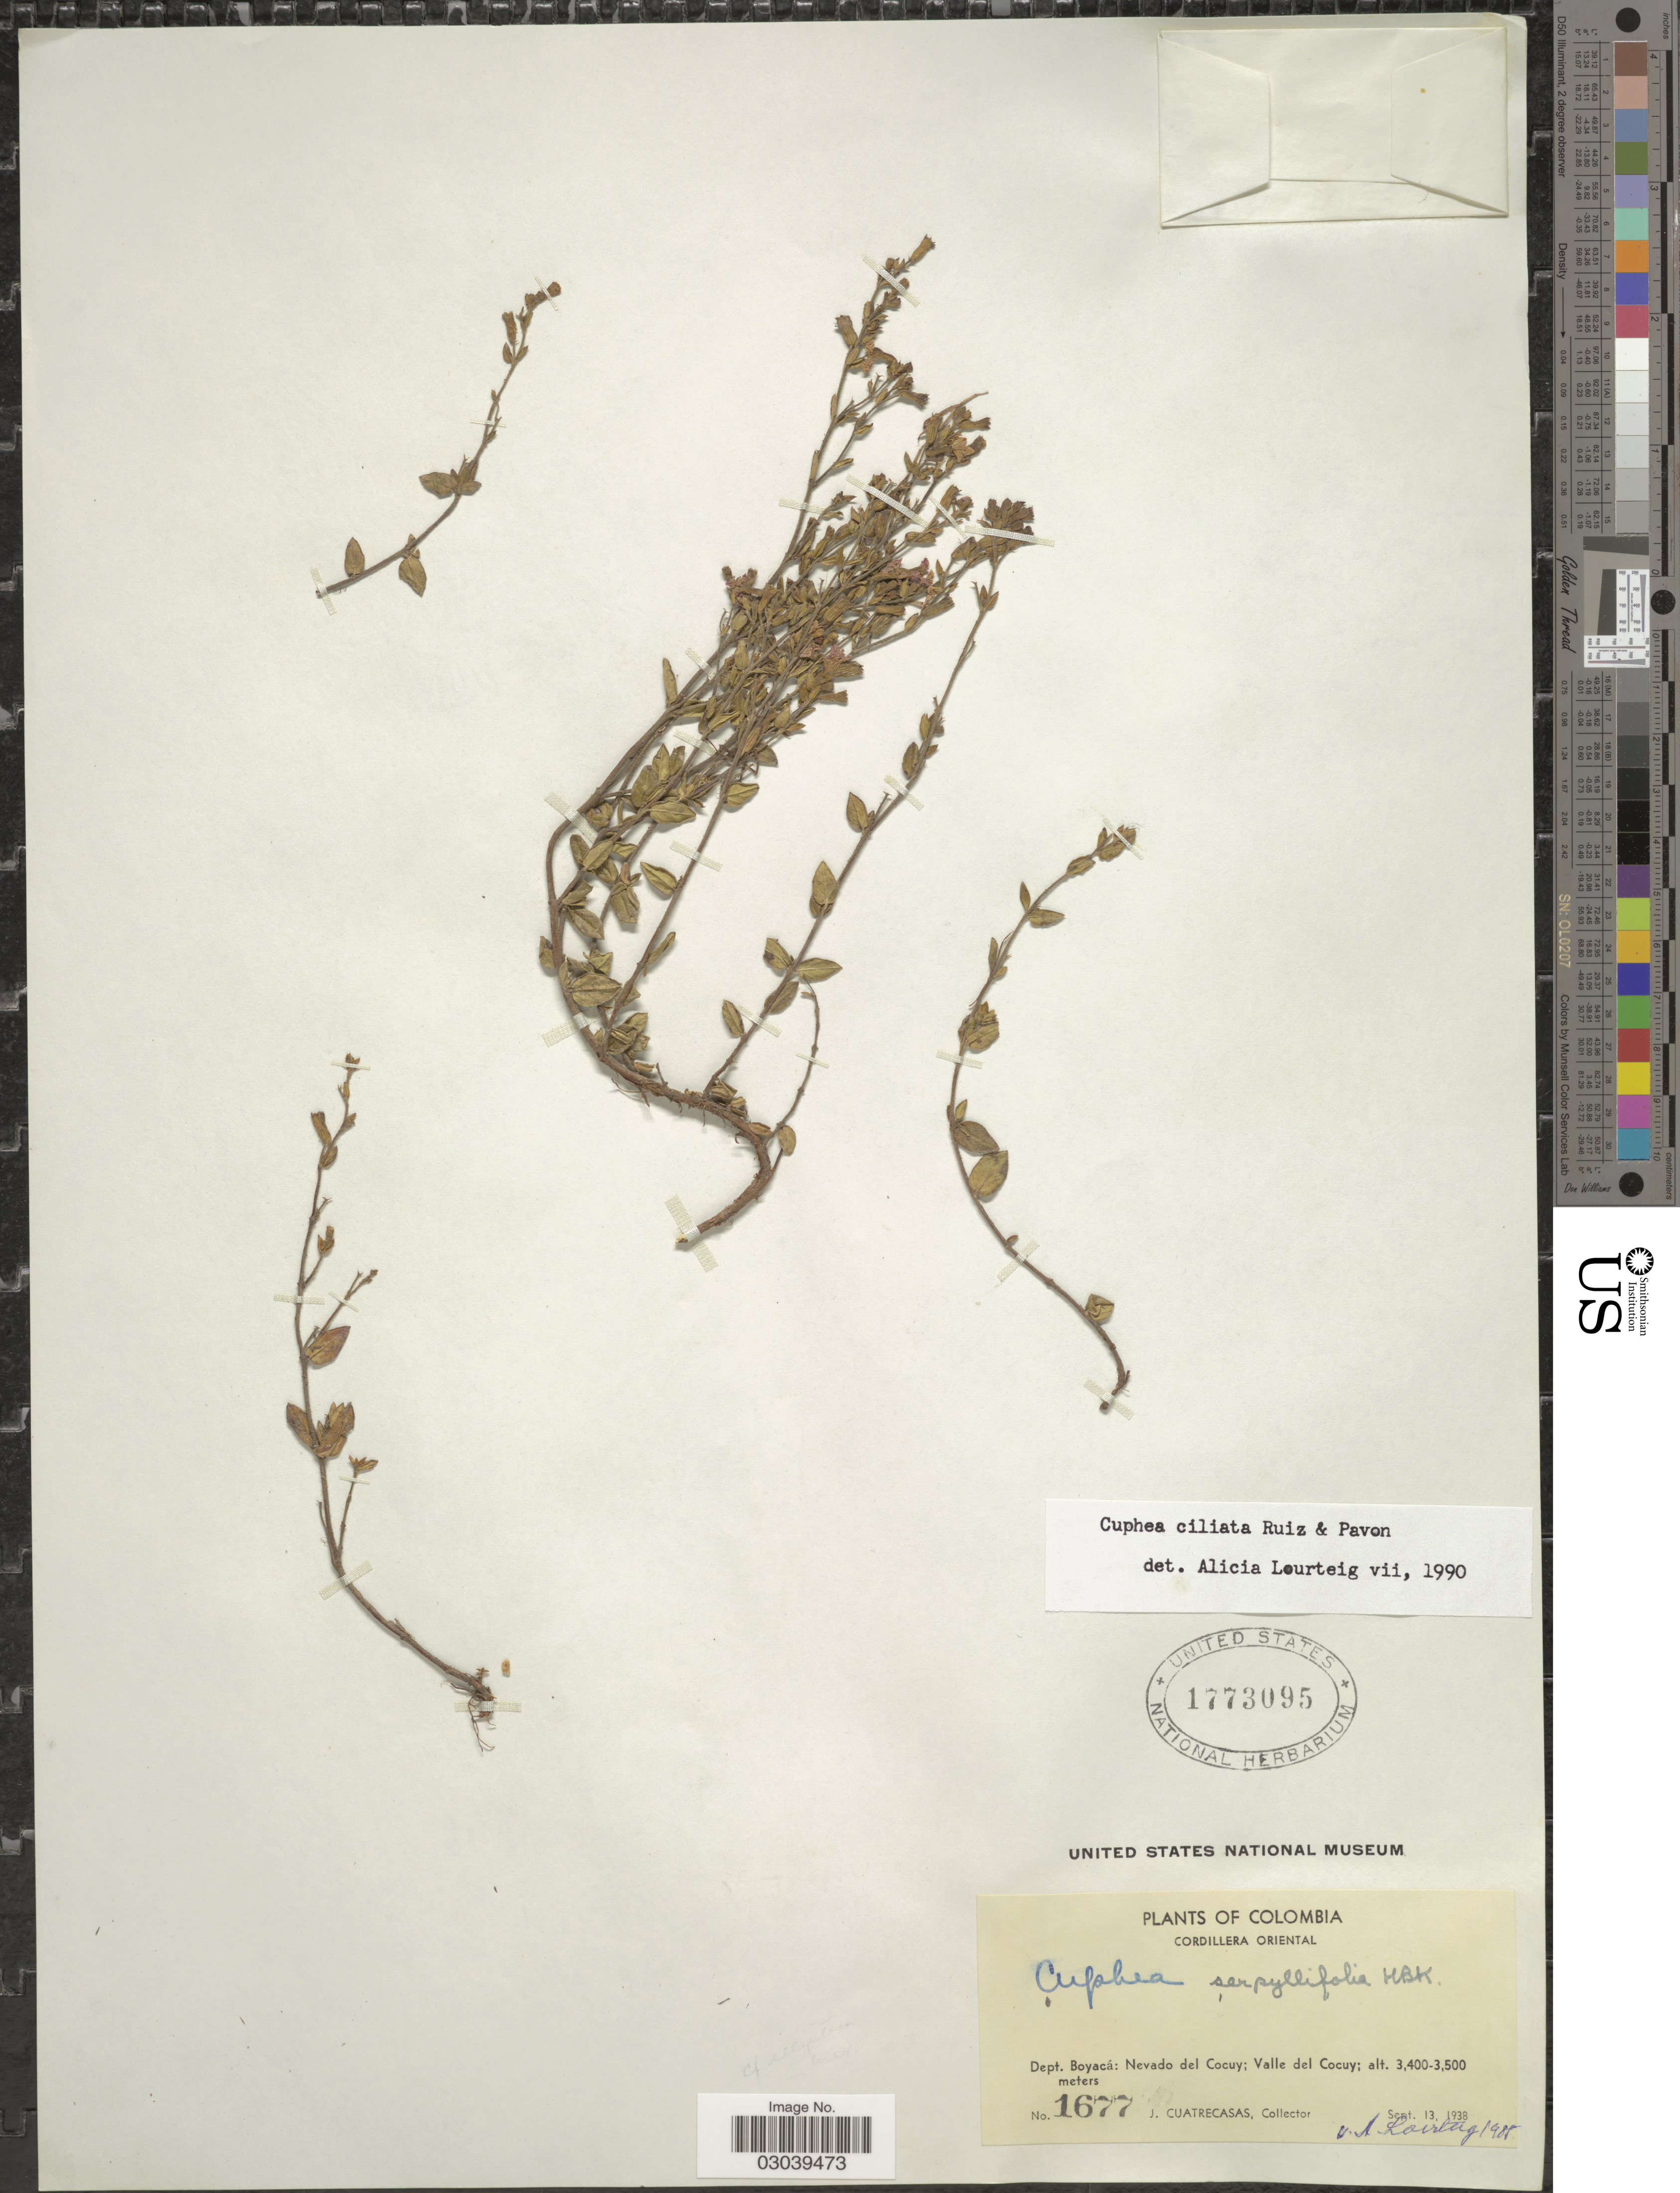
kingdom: Plantae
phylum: Tracheophyta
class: Magnoliopsida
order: Myrtales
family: Lythraceae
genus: Cuphea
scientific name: Cuphea ciliata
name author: Ruiz & Pav.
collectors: J. Cuatrecasas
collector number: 1677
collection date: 1938-09-13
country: Colombia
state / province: Boyacá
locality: Cordillera Oriental. Dept. Boyacá: Nevado del Cocuy; Valle del Cocuy.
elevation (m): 3400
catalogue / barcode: US 1773095